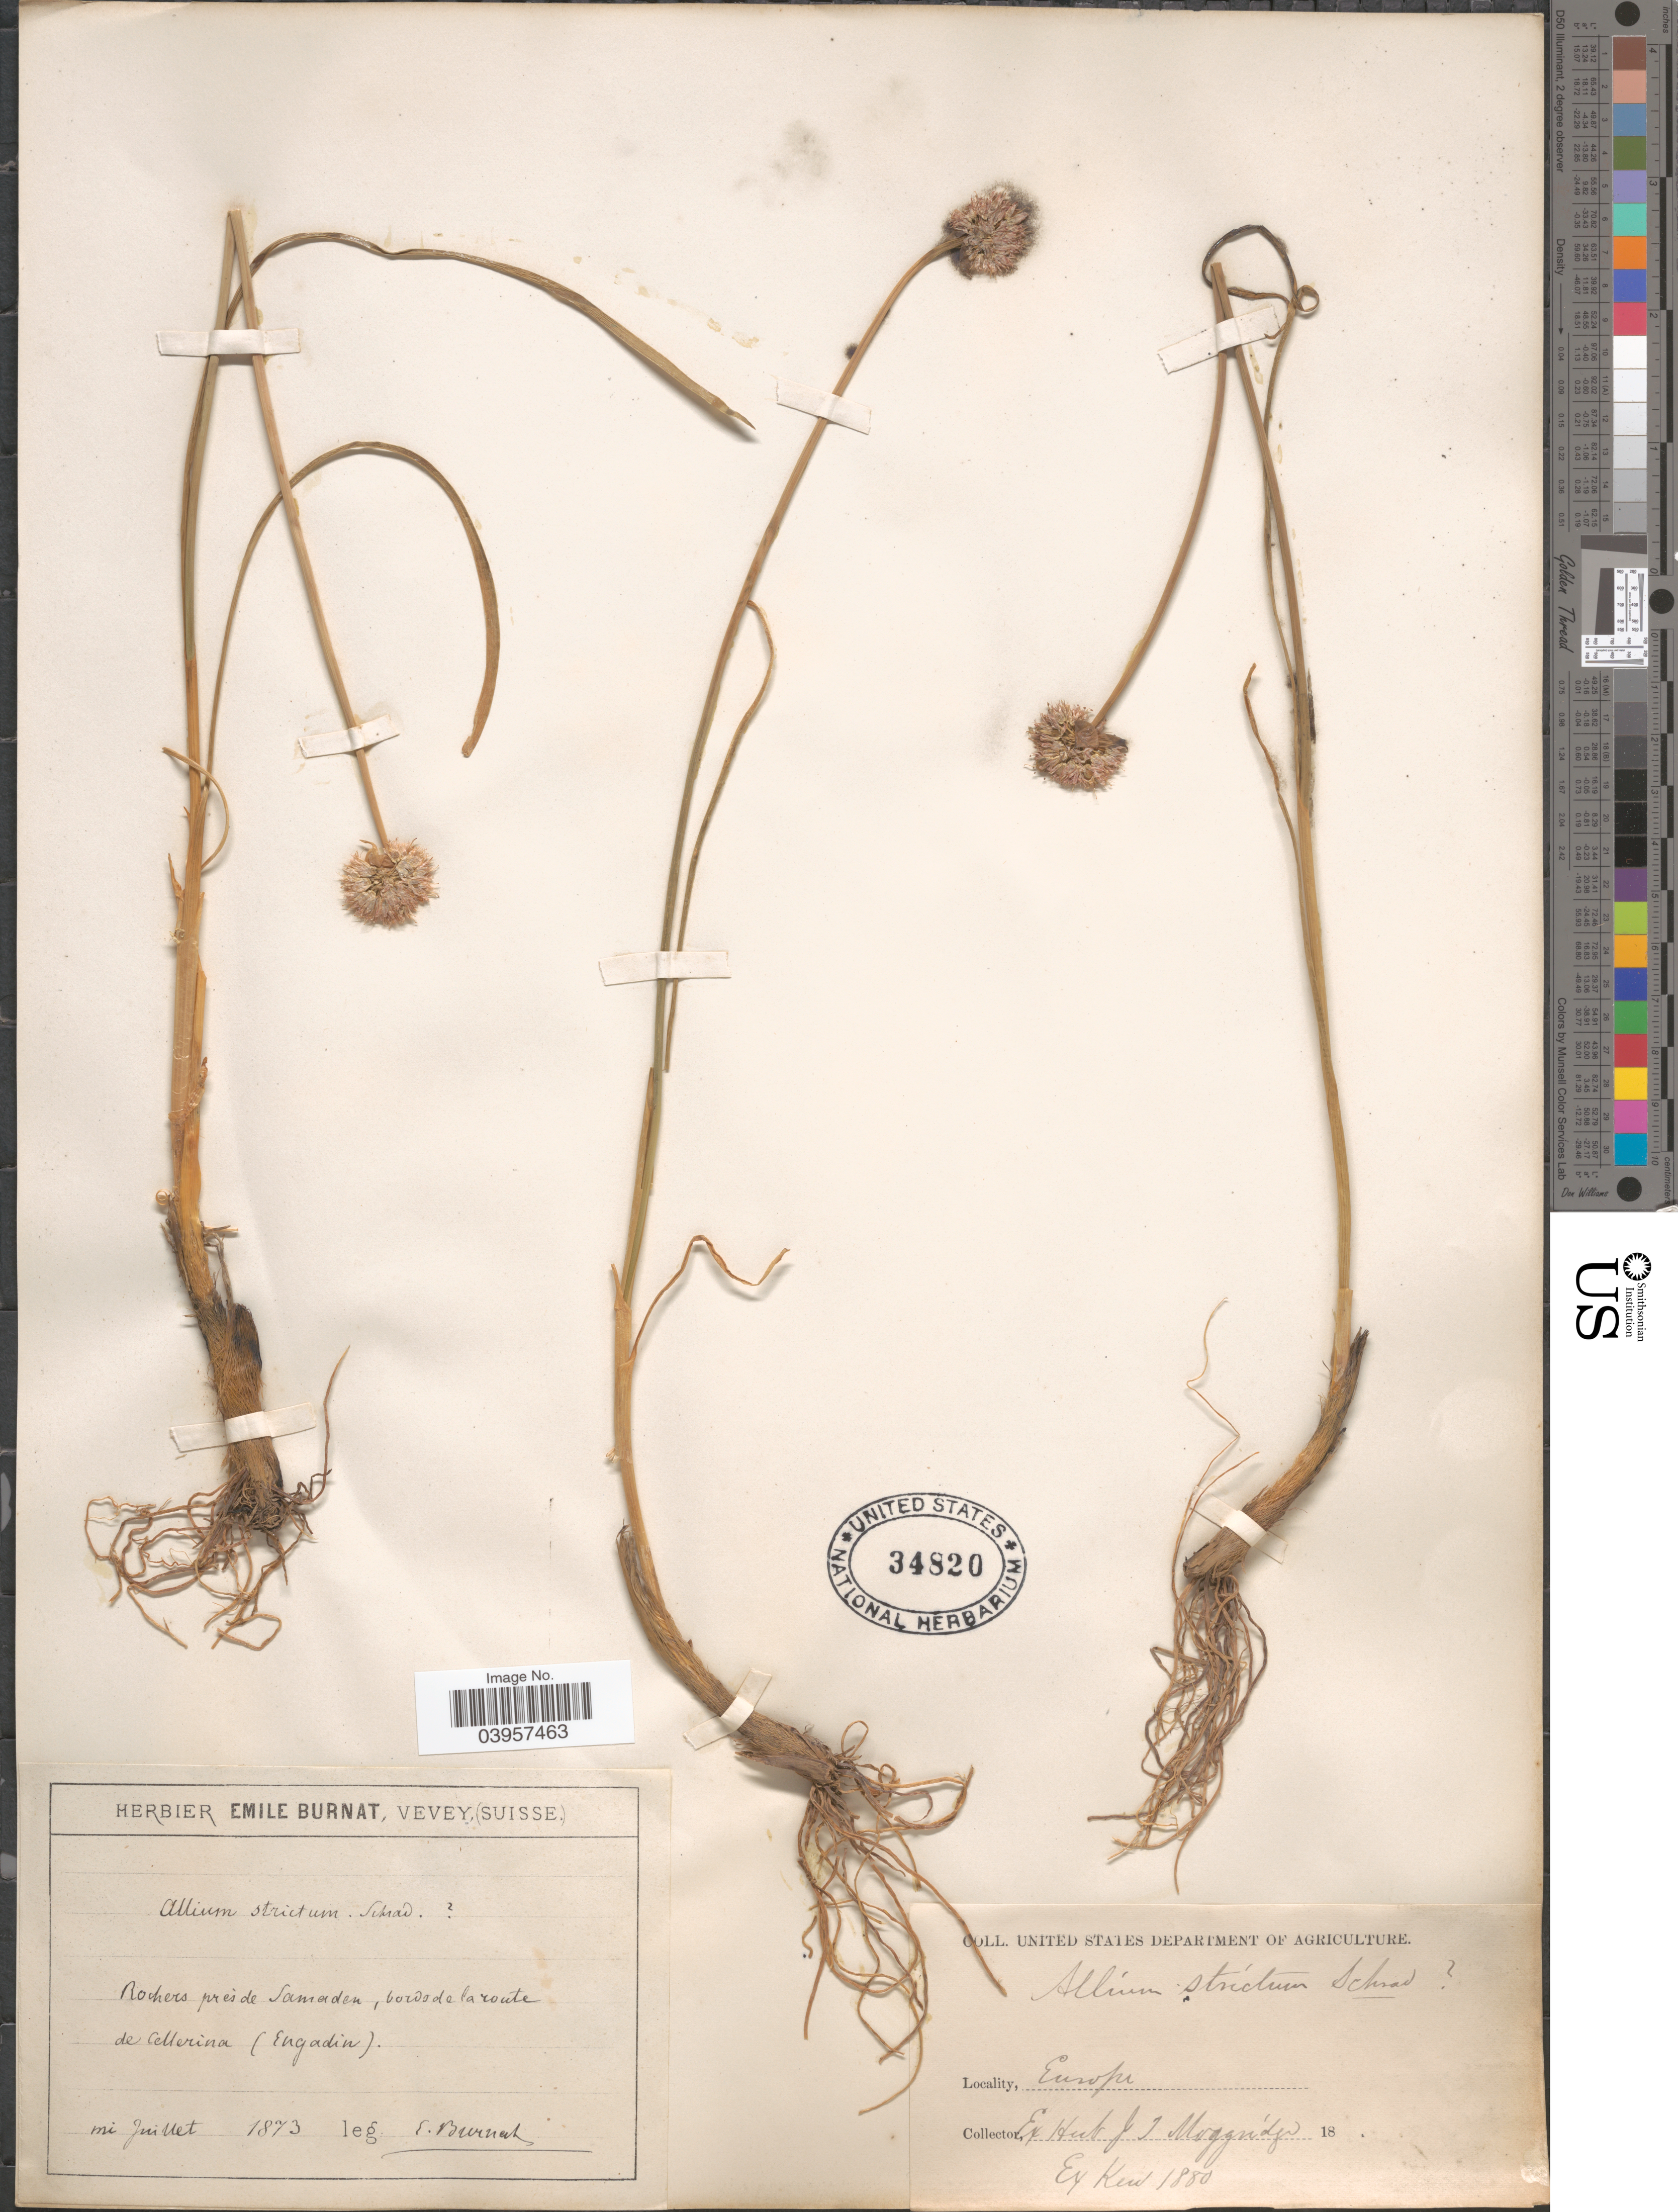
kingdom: Plantae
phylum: Tracheophyta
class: Liliopsida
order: Asparagales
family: Amaryllidaceae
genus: Allium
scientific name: Allium strictum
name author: Schrad.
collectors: E. Burnat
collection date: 1873-07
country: Switzerland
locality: Vevey, (Suisse). Rochers prés de Samaden, bords de la route de Cellerina (Engadin). Europe.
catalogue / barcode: US 34820